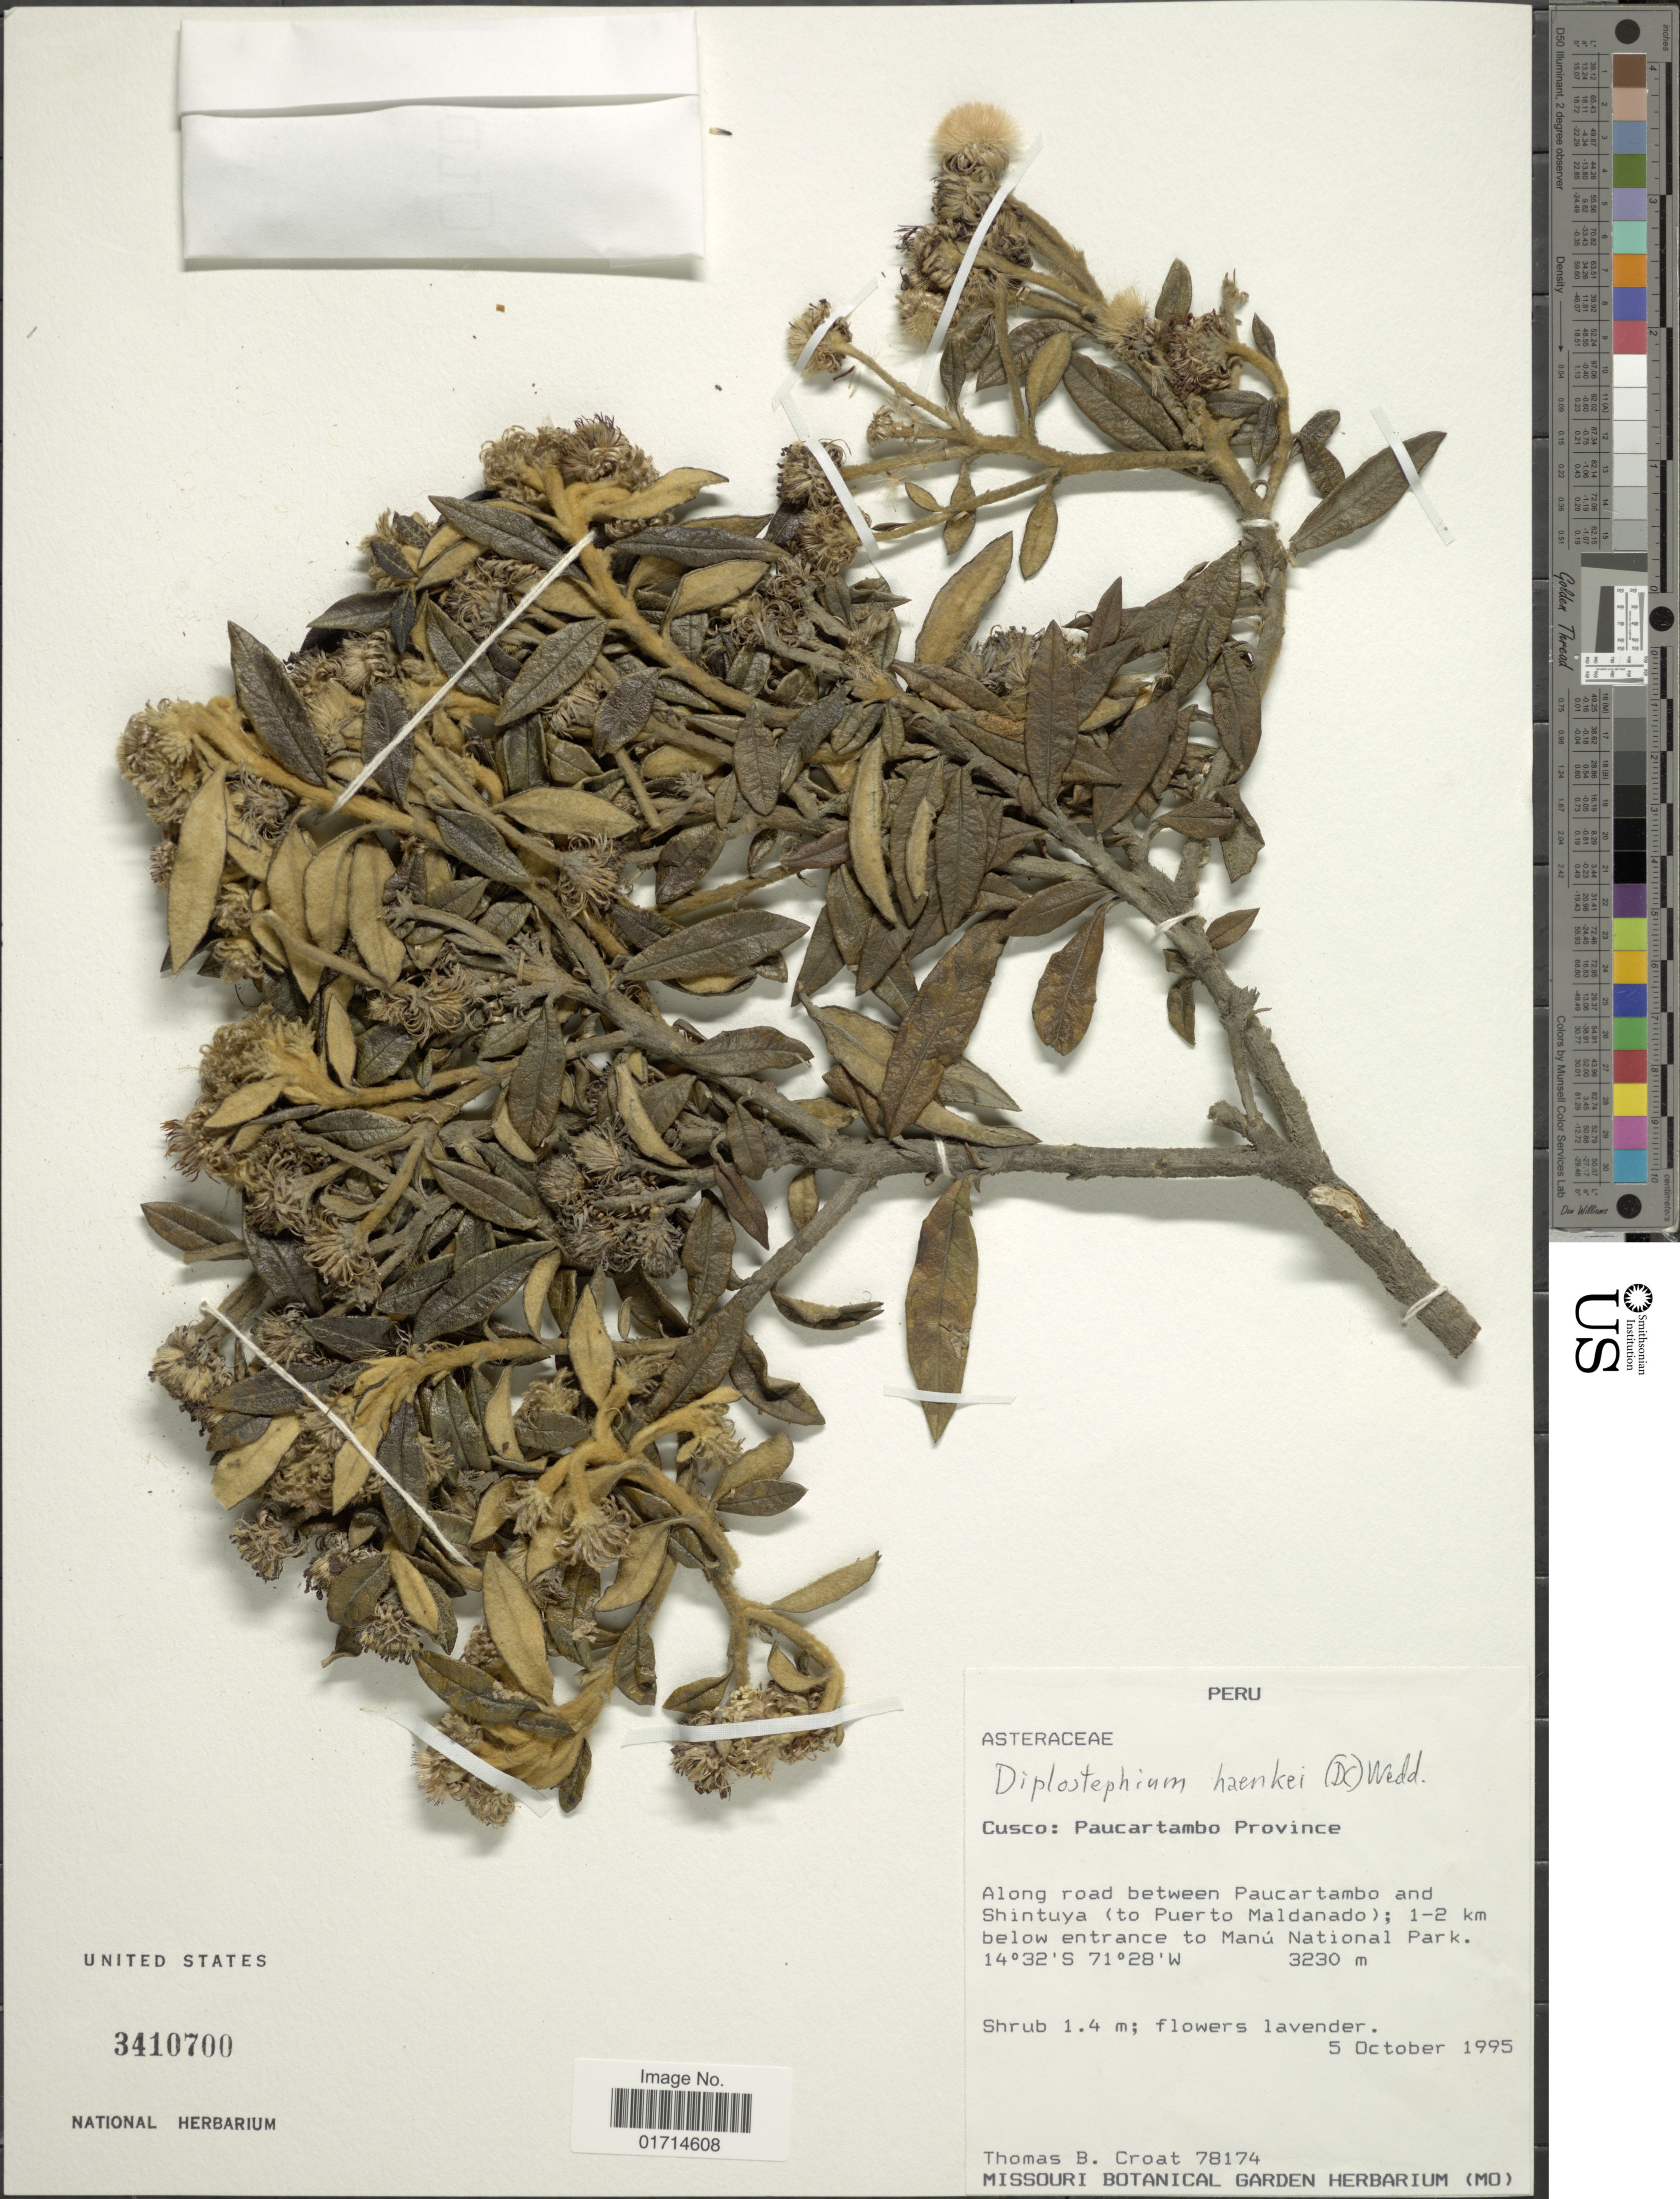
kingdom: Plantae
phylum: Tracheophyta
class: Magnoliopsida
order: Asterales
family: Asteraceae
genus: Diplostephium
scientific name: Diplostephium haenkei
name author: (DC.) Wedd.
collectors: T. B. Croat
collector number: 78174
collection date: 1995-10-05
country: Peru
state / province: Cusco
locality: Paucartambo Province, along road between Paucartambo and Shintuya (to Puerto Maldanado); 1-2 km below entrance to Manu National Park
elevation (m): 3230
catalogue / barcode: US 3410700